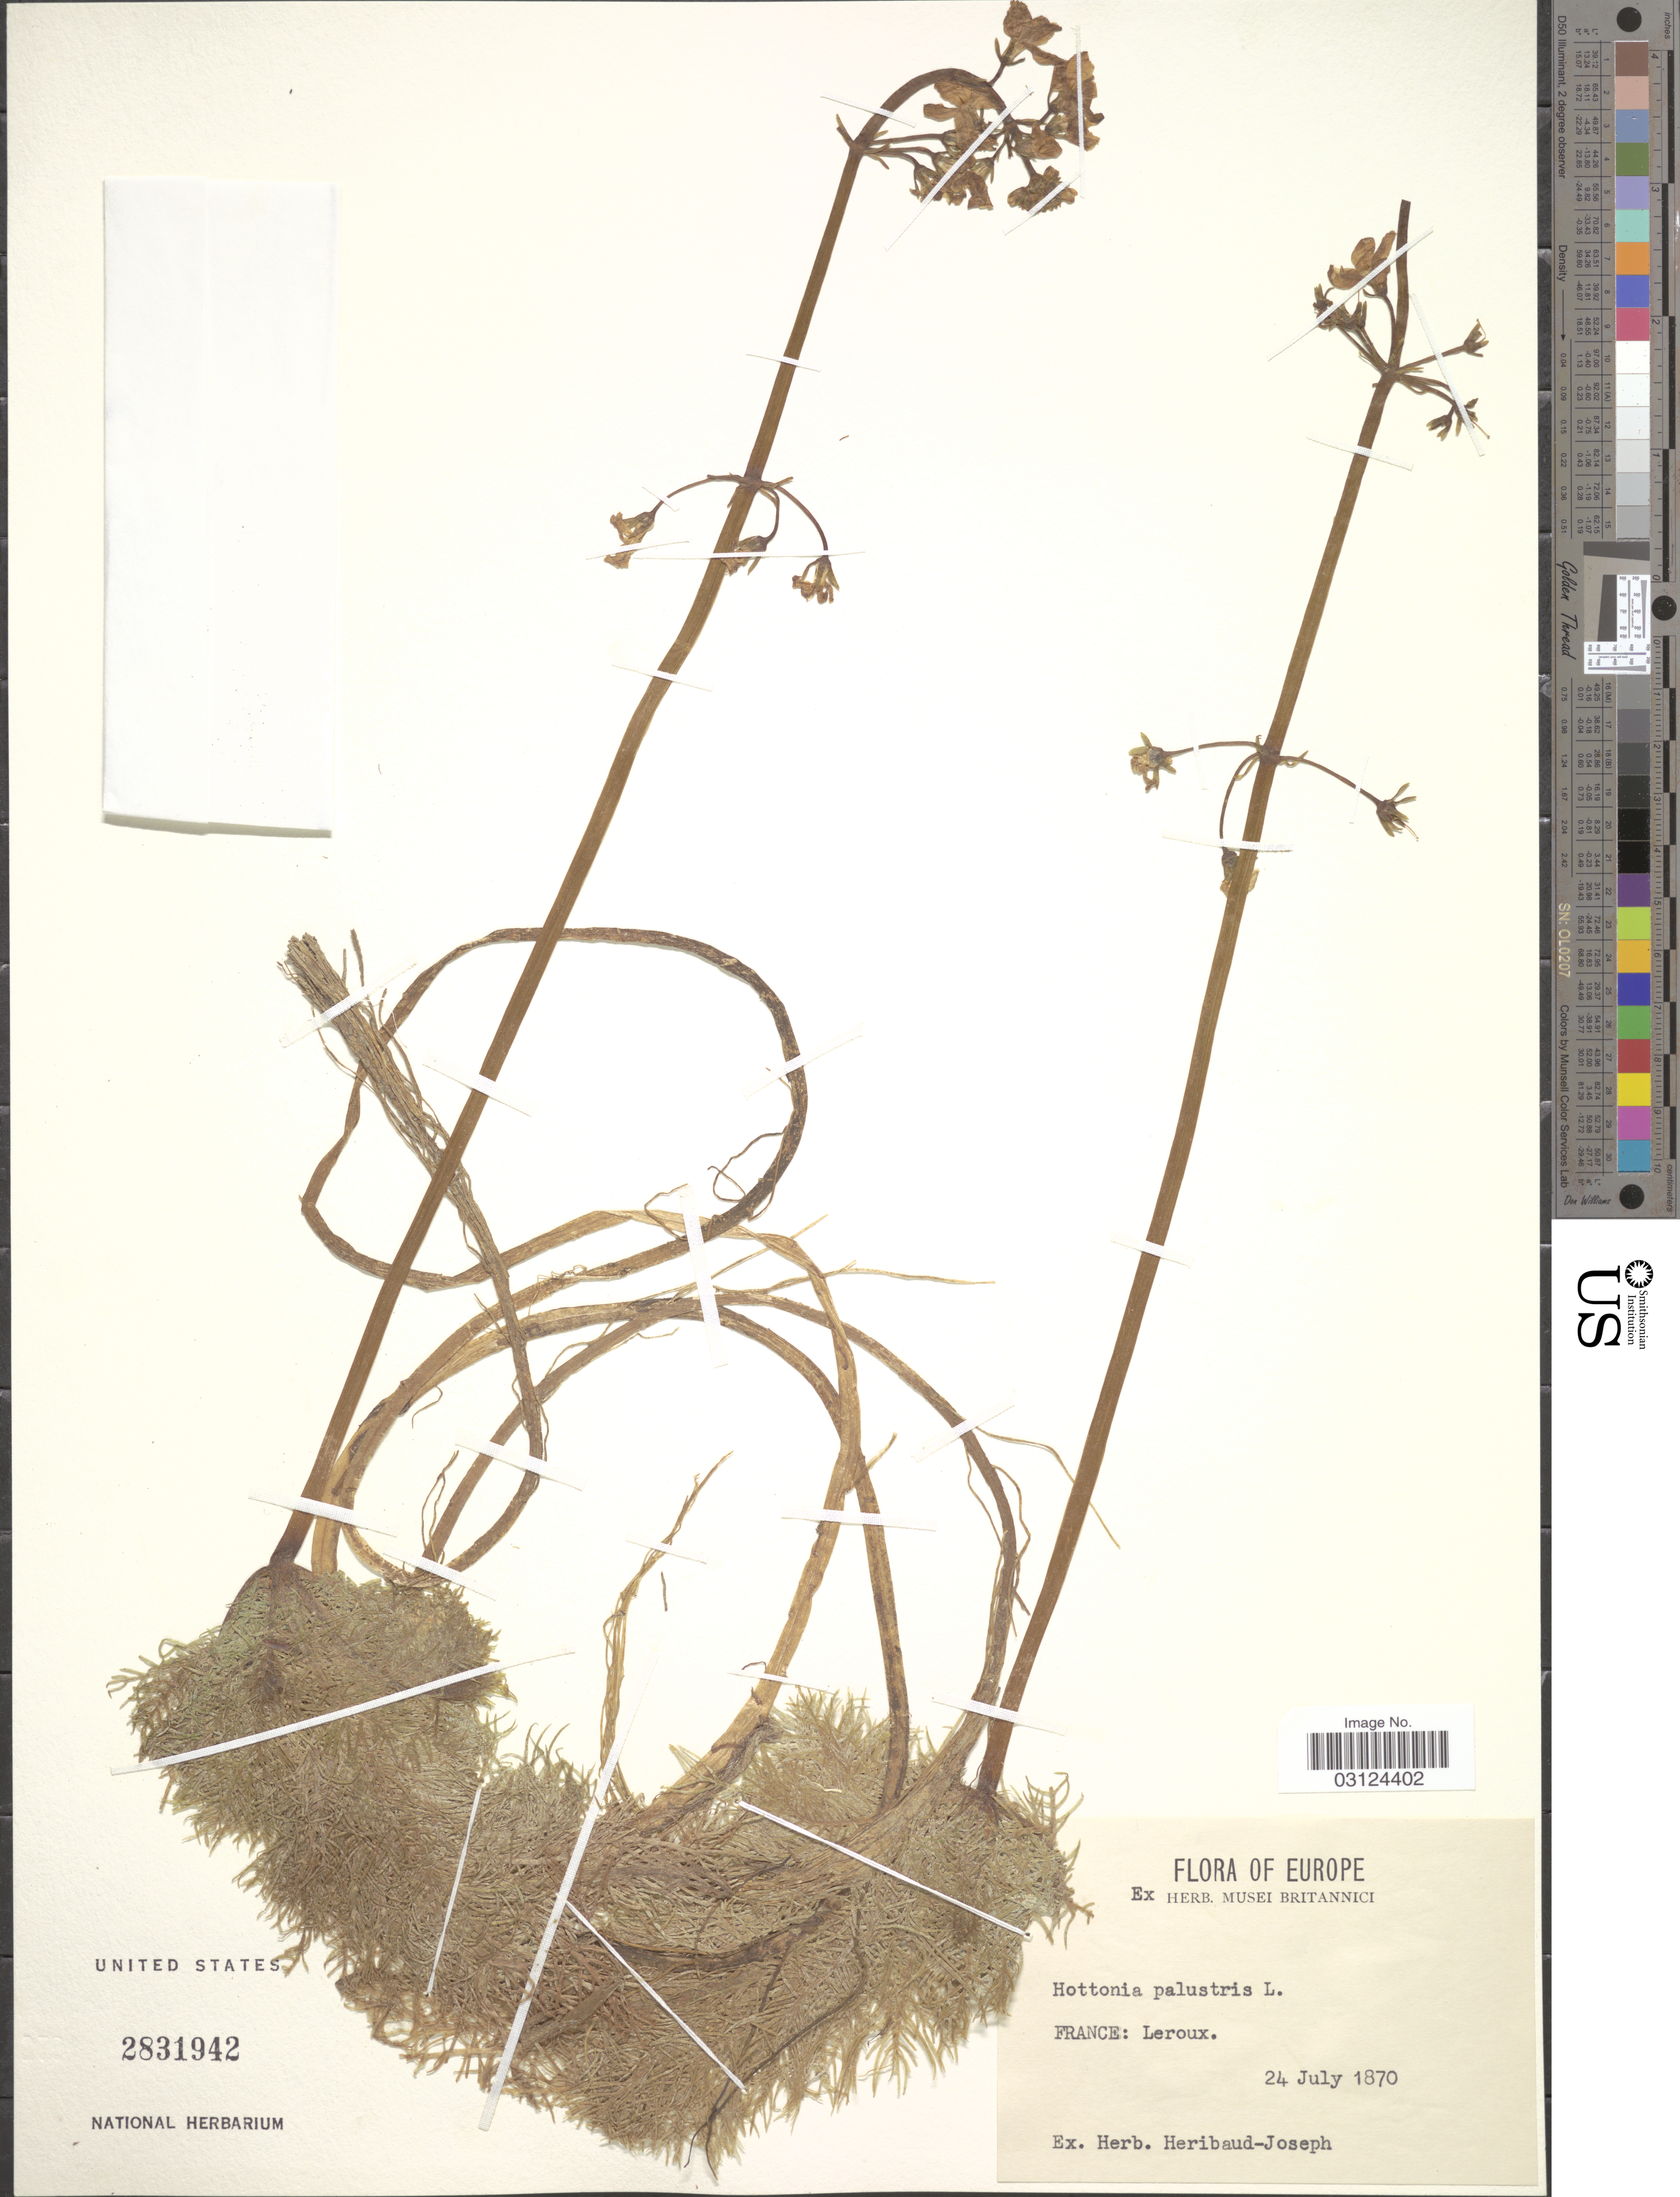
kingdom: Plantae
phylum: Tracheophyta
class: Magnoliopsida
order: Ericales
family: Primulaceae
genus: Hottonia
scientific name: Hottonia palustris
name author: L.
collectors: Ex herb. Heribaud-Joseph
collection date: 1870-07-24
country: France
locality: France: Leroux.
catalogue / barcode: US 2831942